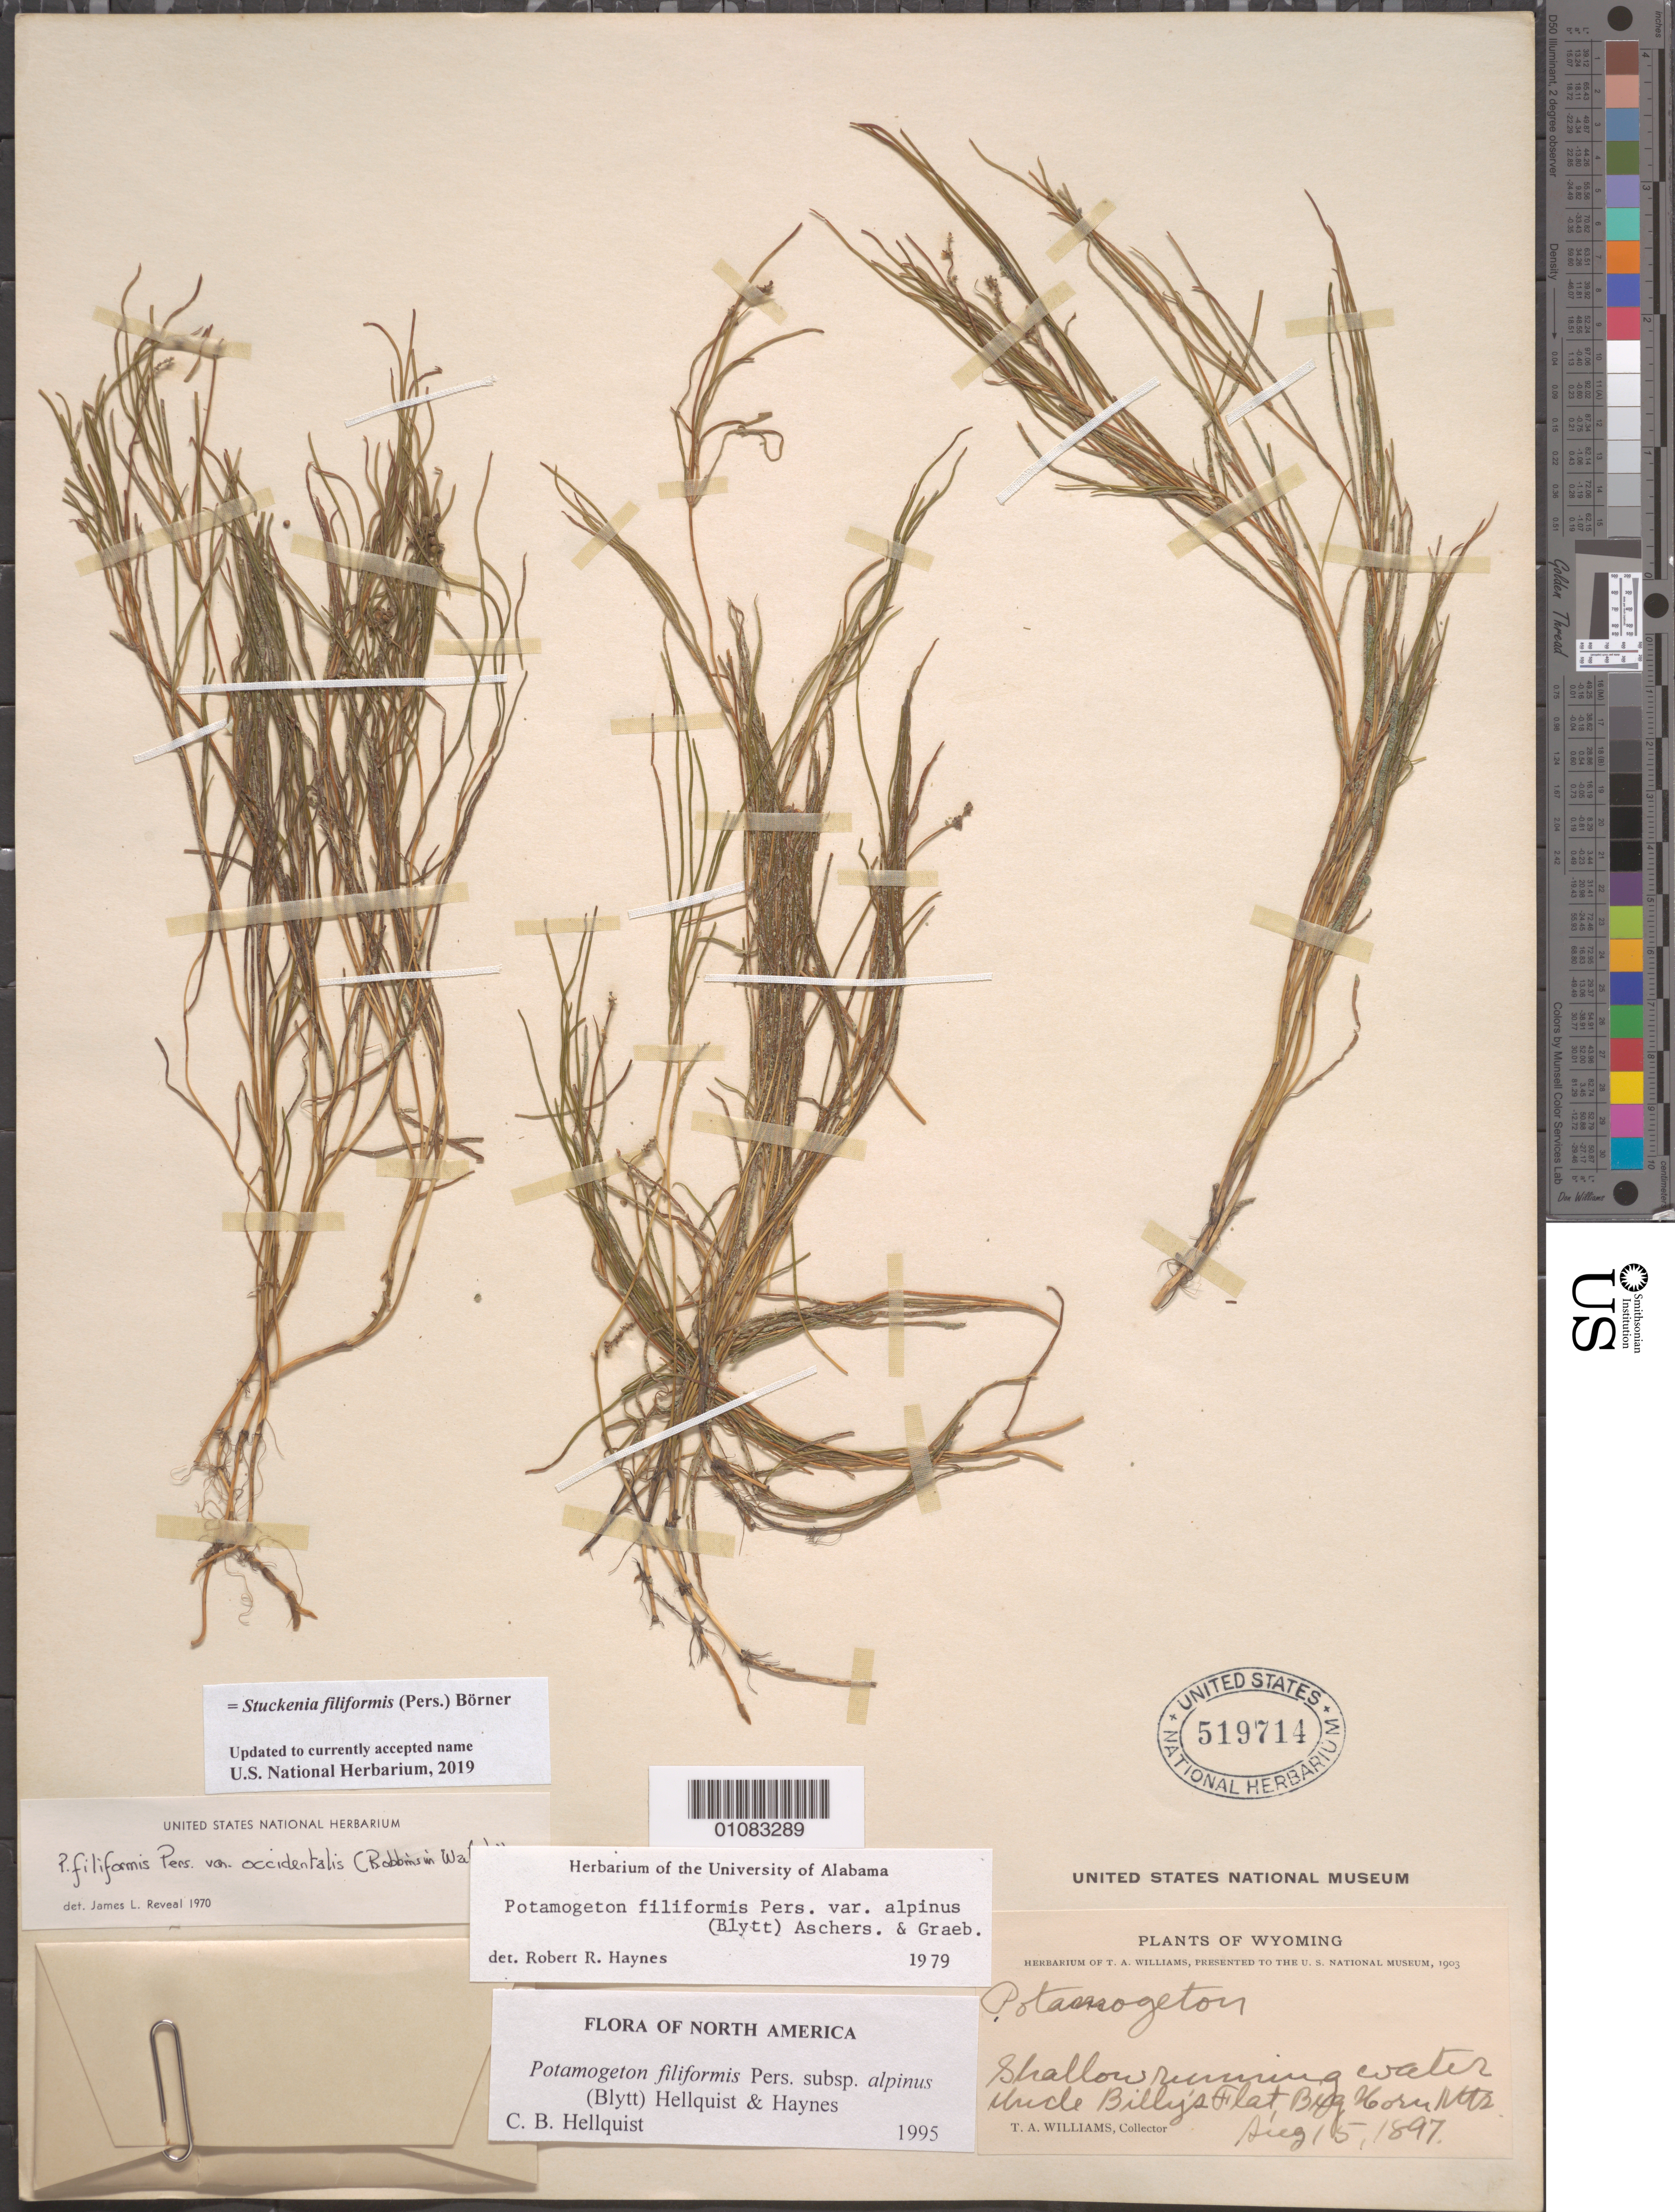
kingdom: Plantae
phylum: Tracheophyta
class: Liliopsida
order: Alismatales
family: Potamogetonaceae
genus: Stuckenia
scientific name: Stuckenia filiformis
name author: (Pers.) Börner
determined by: Strong, Mark T., (BOT), Smithsonian Institution - National Museum of Natural History (UNITED STATES)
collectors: T. A. Williams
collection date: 1897-08-15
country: United States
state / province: Wyoming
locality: Horn Mountain, Uncle Billy's Flat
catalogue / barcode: US 519714